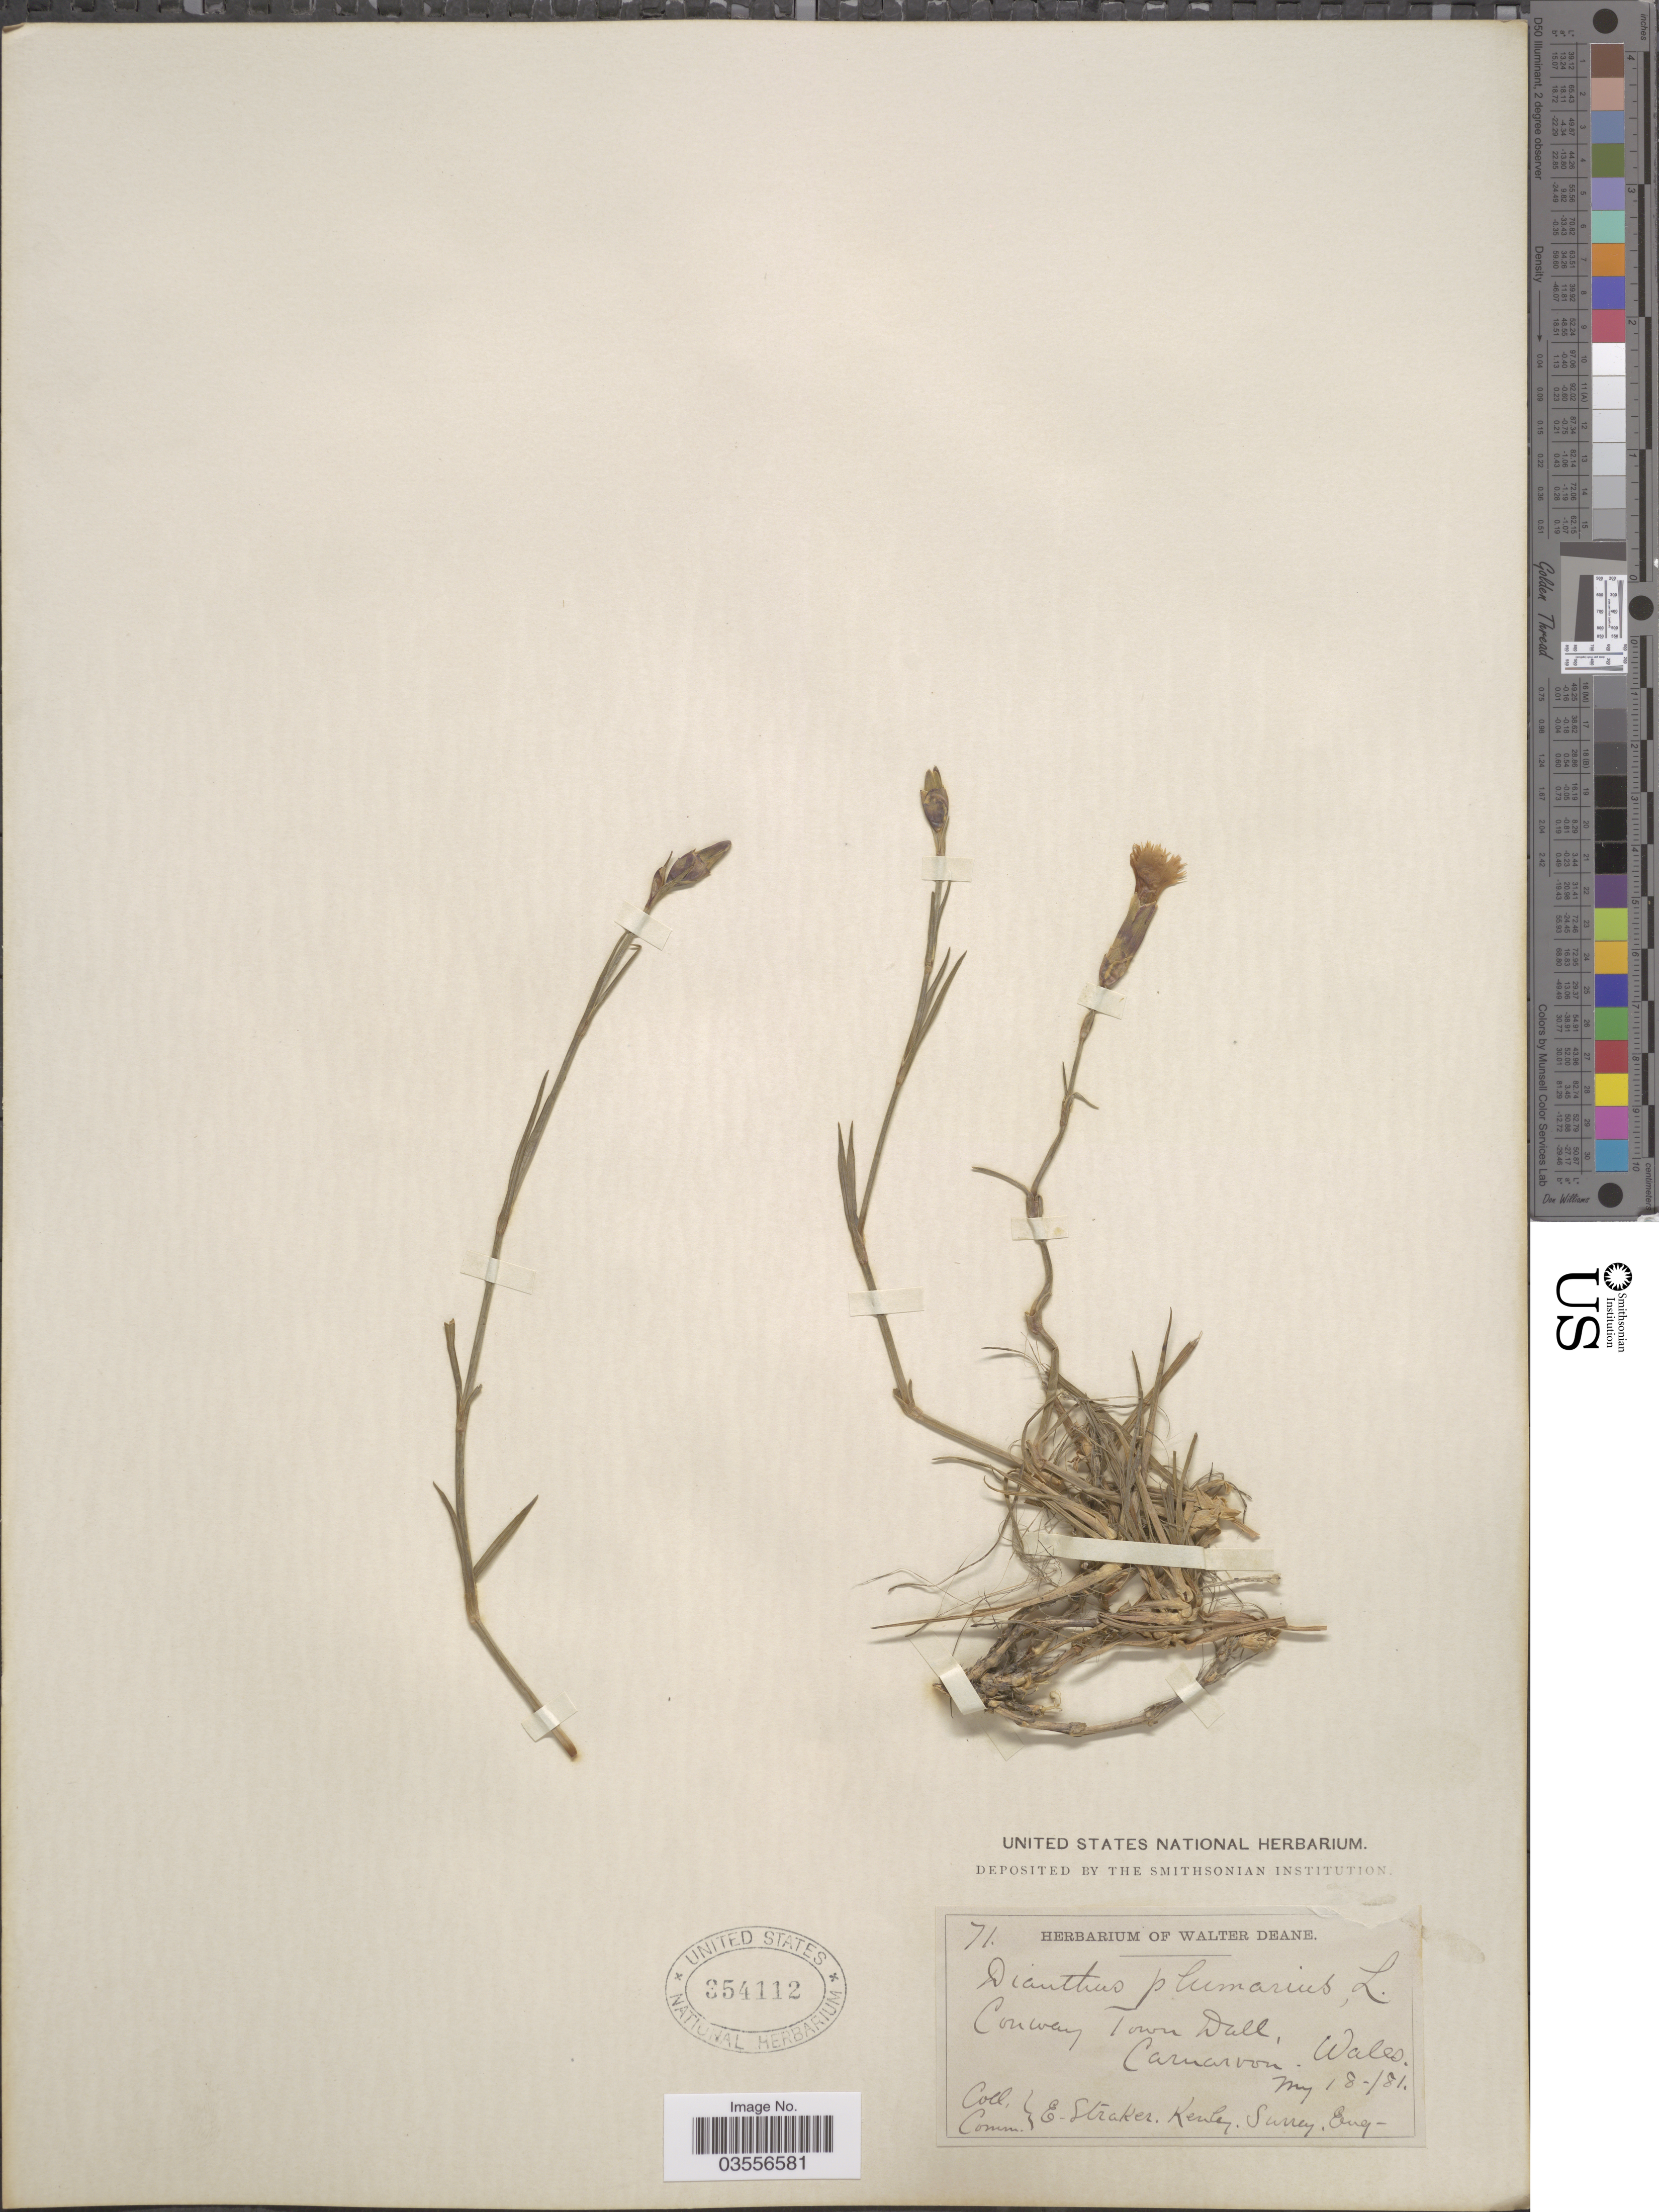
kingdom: Plantae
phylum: Tracheophyta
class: Magnoliopsida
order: Caryophyllales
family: Caryophyllaceae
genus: Dianthus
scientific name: Dianthus plumarius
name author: L.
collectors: E. Straker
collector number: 71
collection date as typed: Transcribed d/m/y: 18/5/81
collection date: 1881-05-15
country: United Kingdom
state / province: Wales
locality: Conwy Town Wall, Caernarvon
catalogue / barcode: US 354112